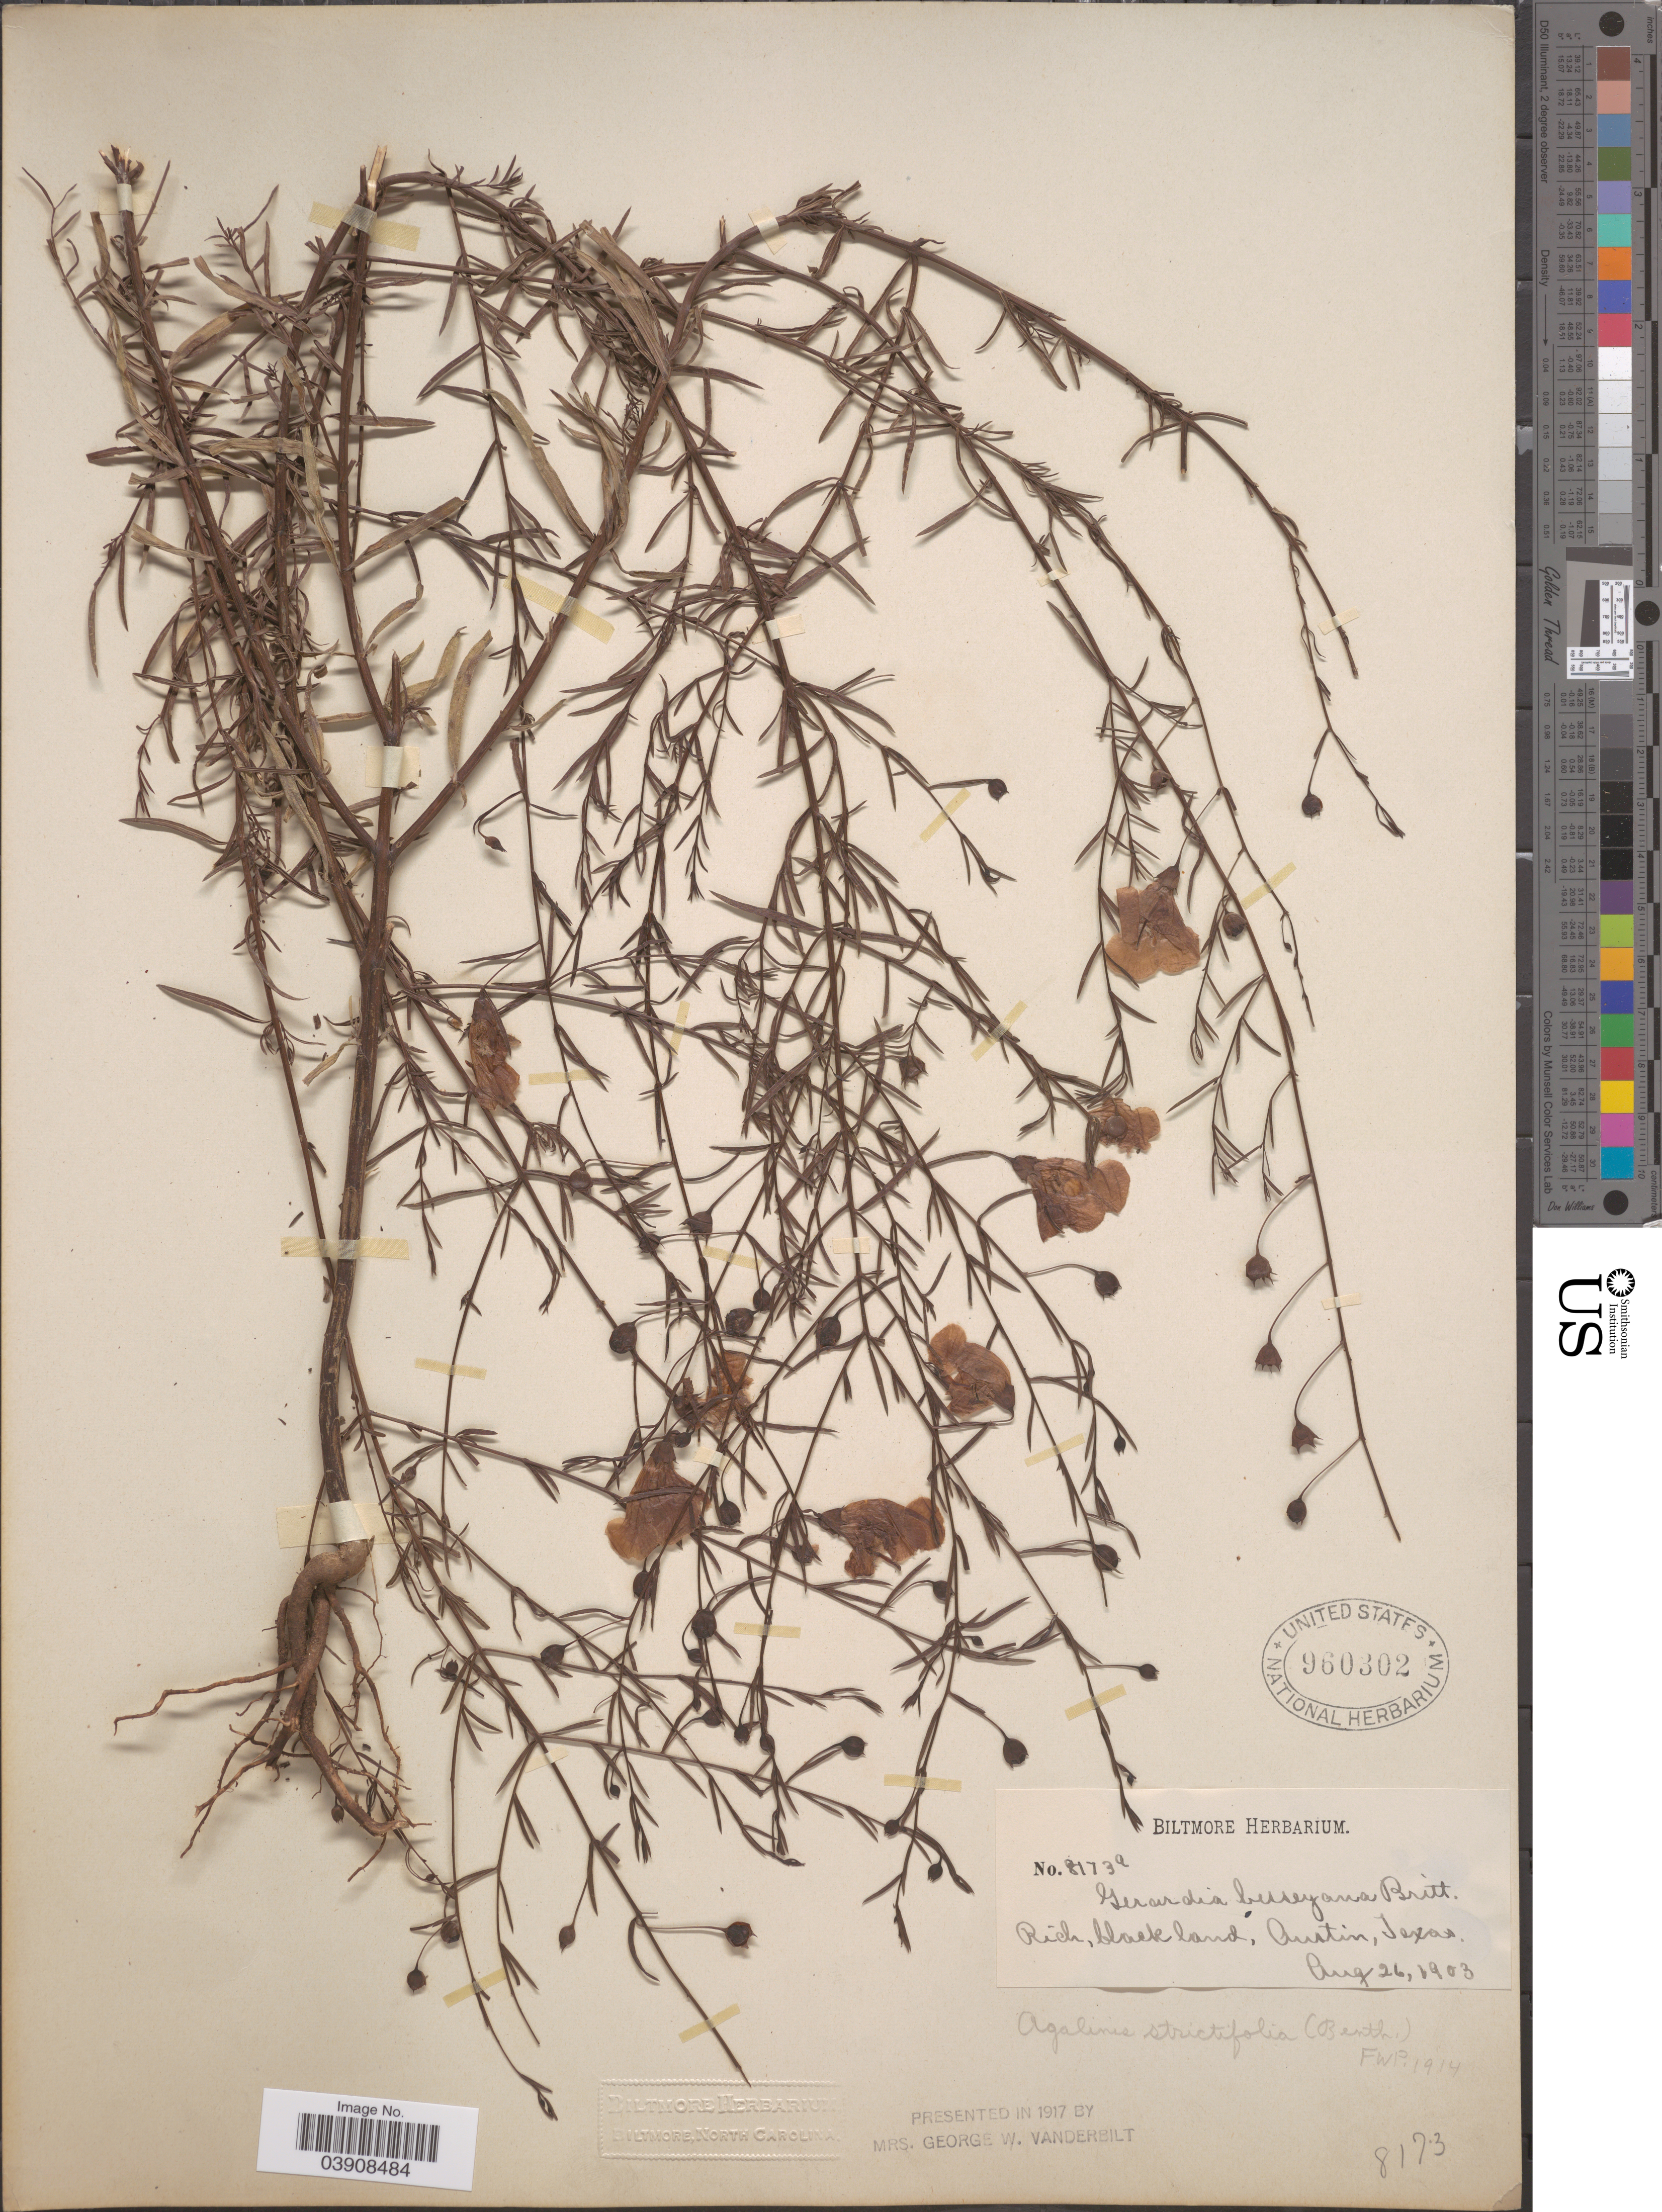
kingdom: Plantae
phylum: Tracheophyta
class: Magnoliopsida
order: Lamiales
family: Orobanchaceae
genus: Agalinis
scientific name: Agalinis strictifolia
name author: (Benth.) Pennell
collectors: ex herb. Biltmore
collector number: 8173a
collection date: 1903-08-26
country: United States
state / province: Texas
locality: Austin.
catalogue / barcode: US 960302